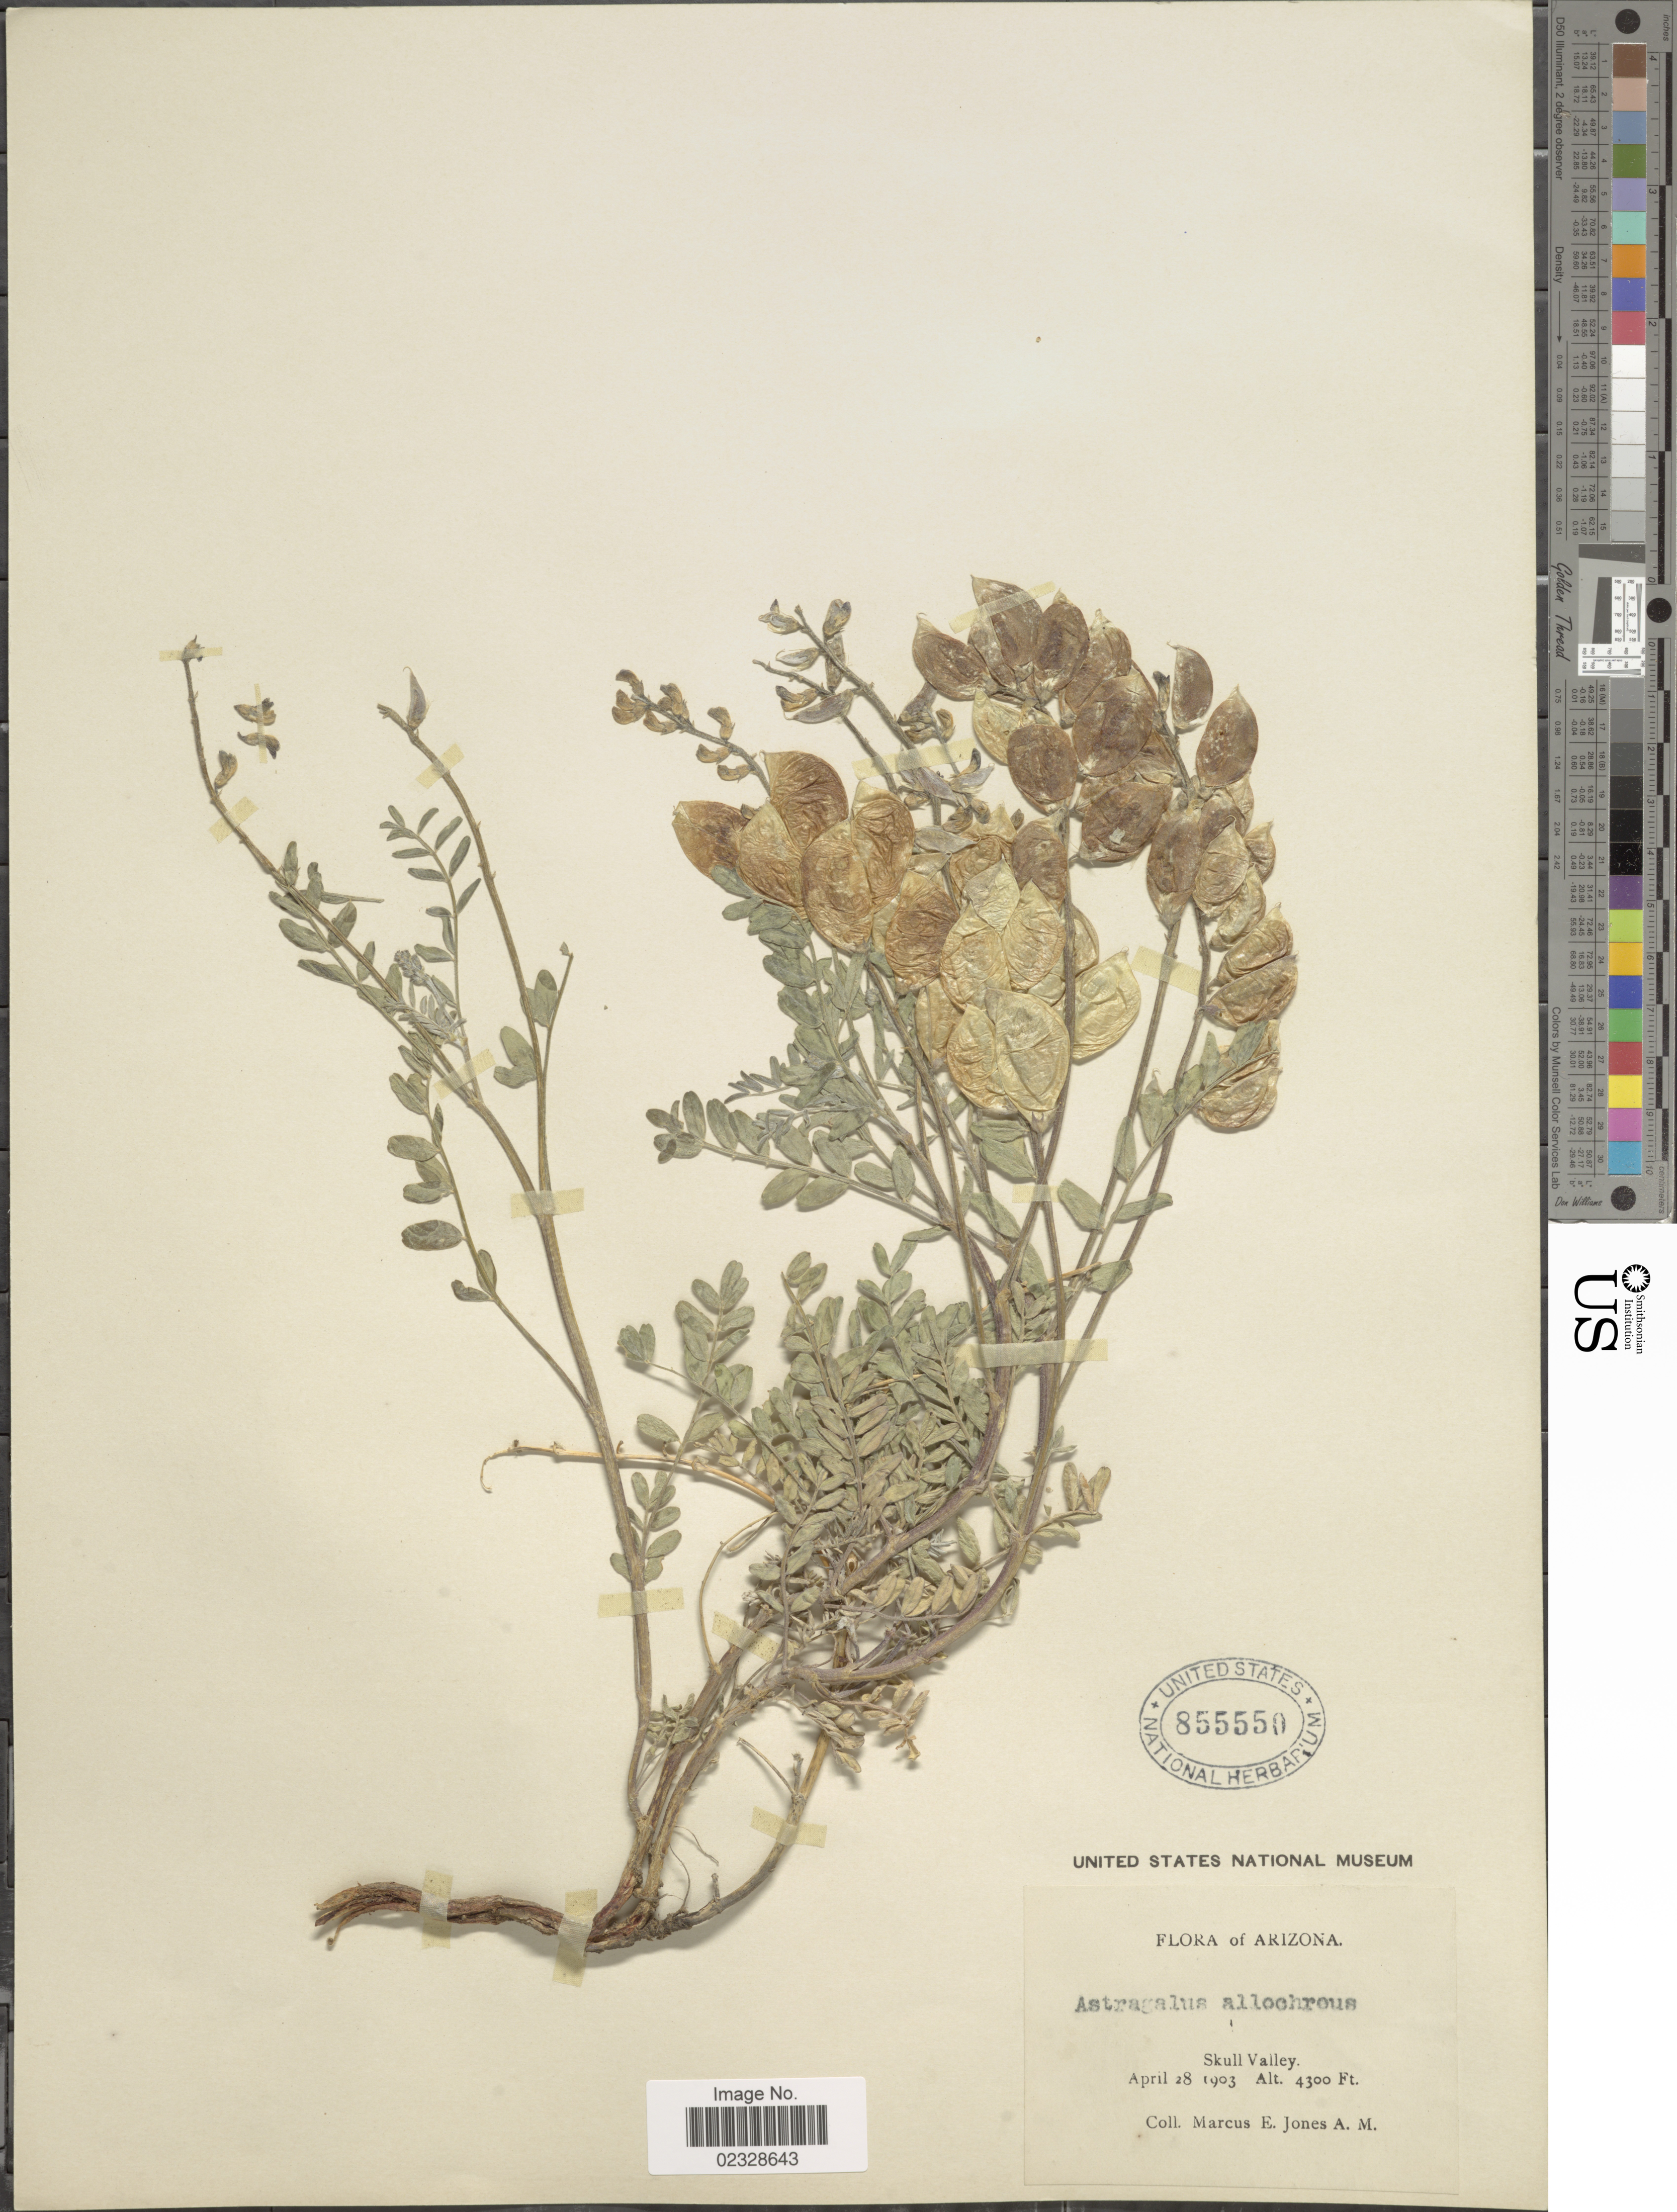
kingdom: Plantae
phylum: Tracheophyta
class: Magnoliopsida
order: Fabales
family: Fabaceae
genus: Astragalus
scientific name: Astragalus allochrous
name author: A. Gray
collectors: M. E. Jones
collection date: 1903-04-28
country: United States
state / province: Arizona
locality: Skull Valley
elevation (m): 1311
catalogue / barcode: US 855550